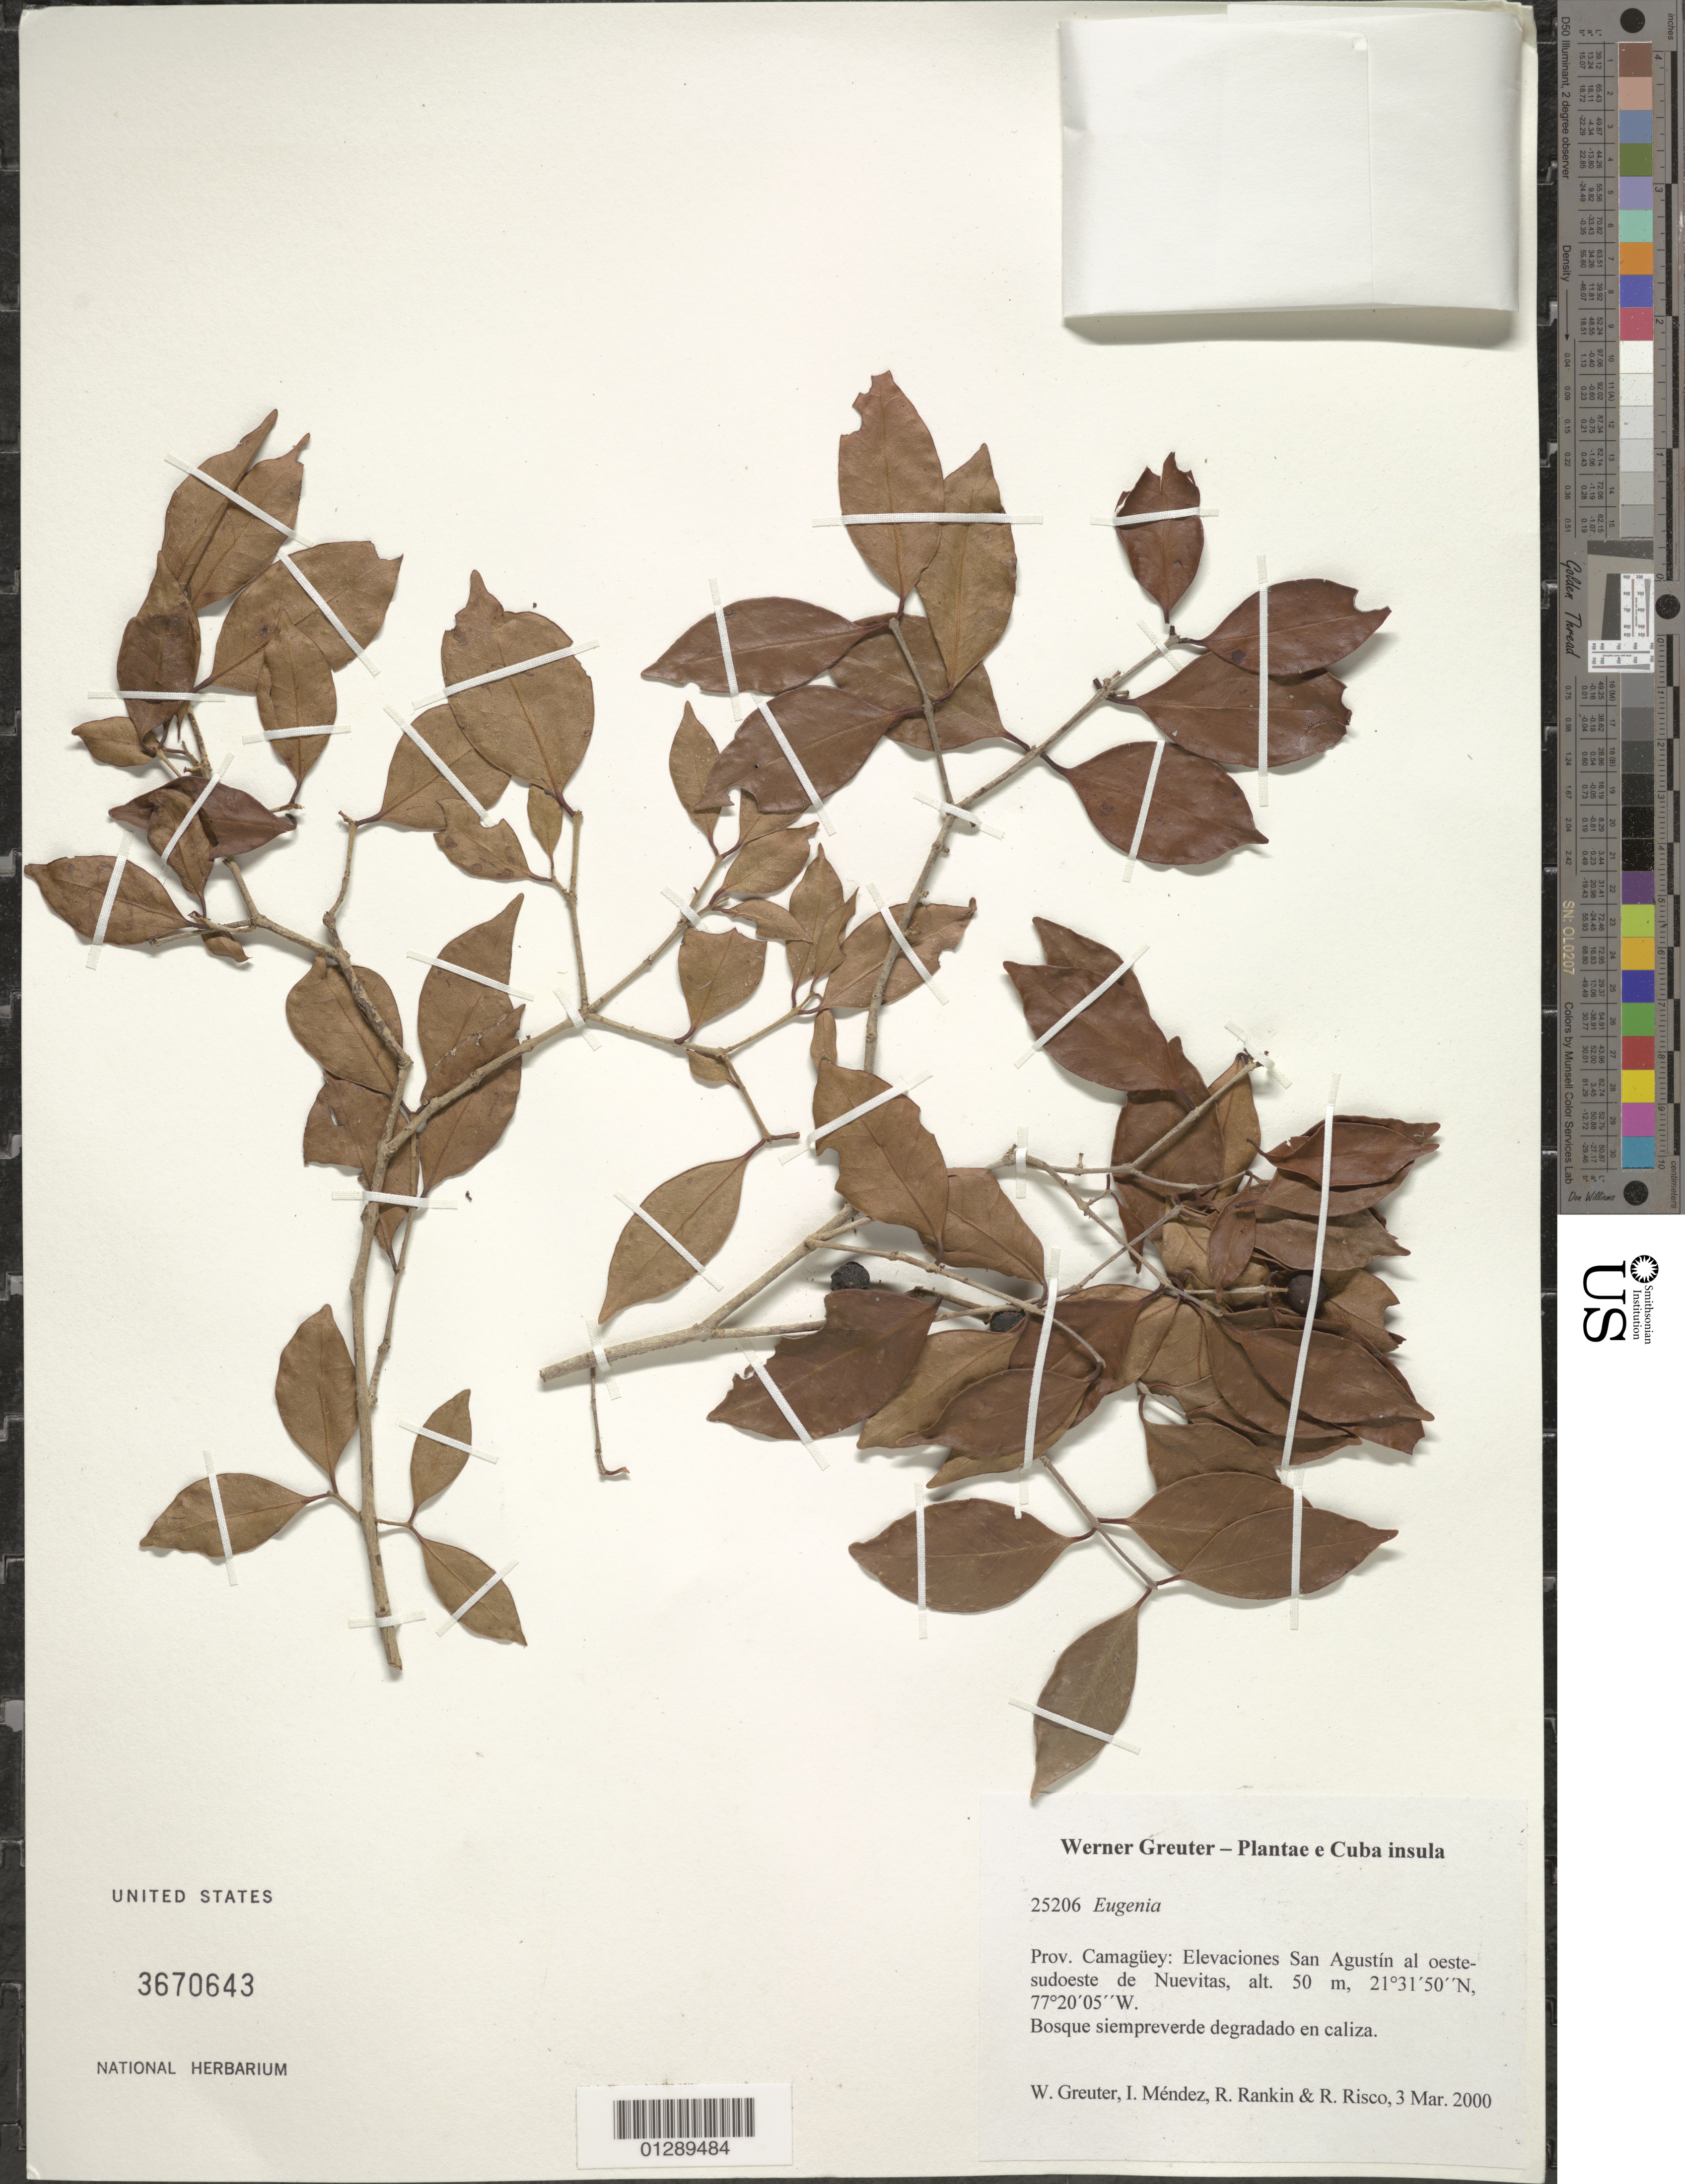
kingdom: Plantae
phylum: Tracheophyta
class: Magnoliopsida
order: Myrtales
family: Myrtaceae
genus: Eugenia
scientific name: Eugenia sp.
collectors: W. R. Greuter, I. Méndez, R. Rankin Rodriguez & R. Risco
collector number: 25206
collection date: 2000-03-03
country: Cuba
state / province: Camagüey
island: Cuba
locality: Elevaciones San Agustín al oeste-sudoeste de Nuevitas.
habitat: Bosque siempreverde degradado en caliza.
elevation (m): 50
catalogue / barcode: US 3670643